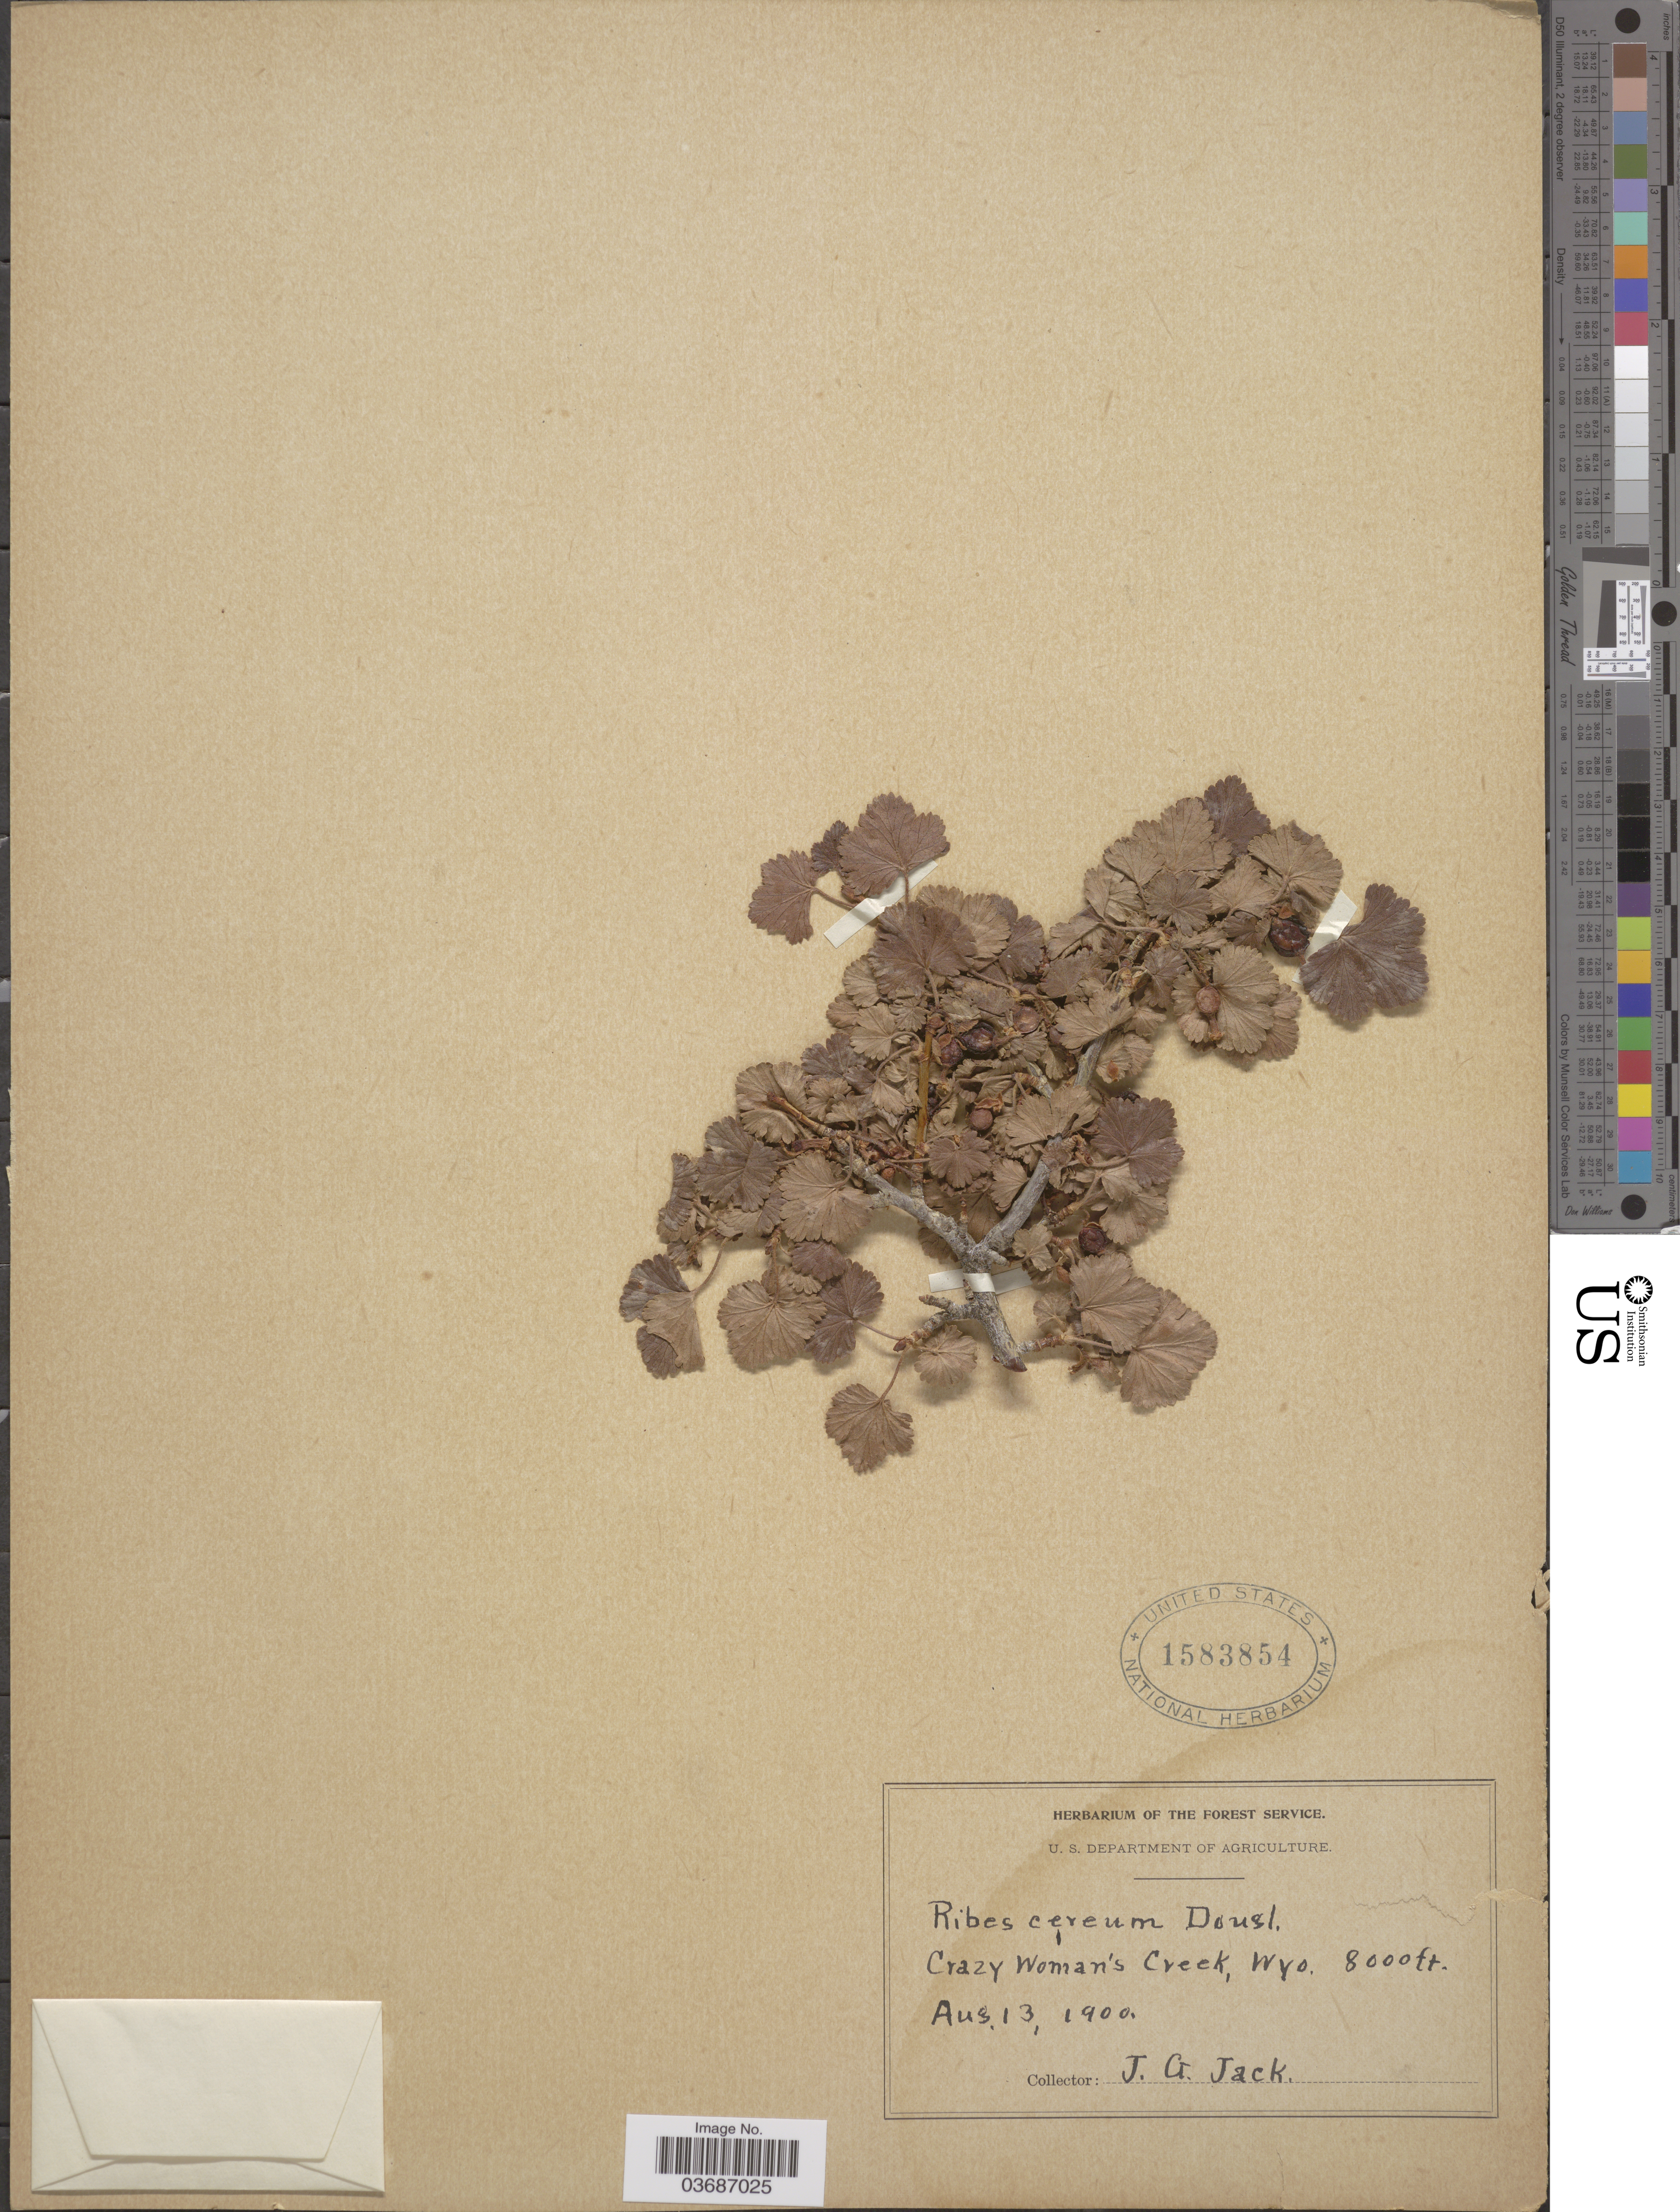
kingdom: Plantae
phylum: Tracheophyta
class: Magnoliopsida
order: Saxifragales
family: Grossulariaceae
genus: Ribes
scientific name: Ribes cereum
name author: Douglas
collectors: J. G. Jack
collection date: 1900-08-13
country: United States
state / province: Wyoming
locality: Crazy Woman's Creek.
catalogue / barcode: US 1583854